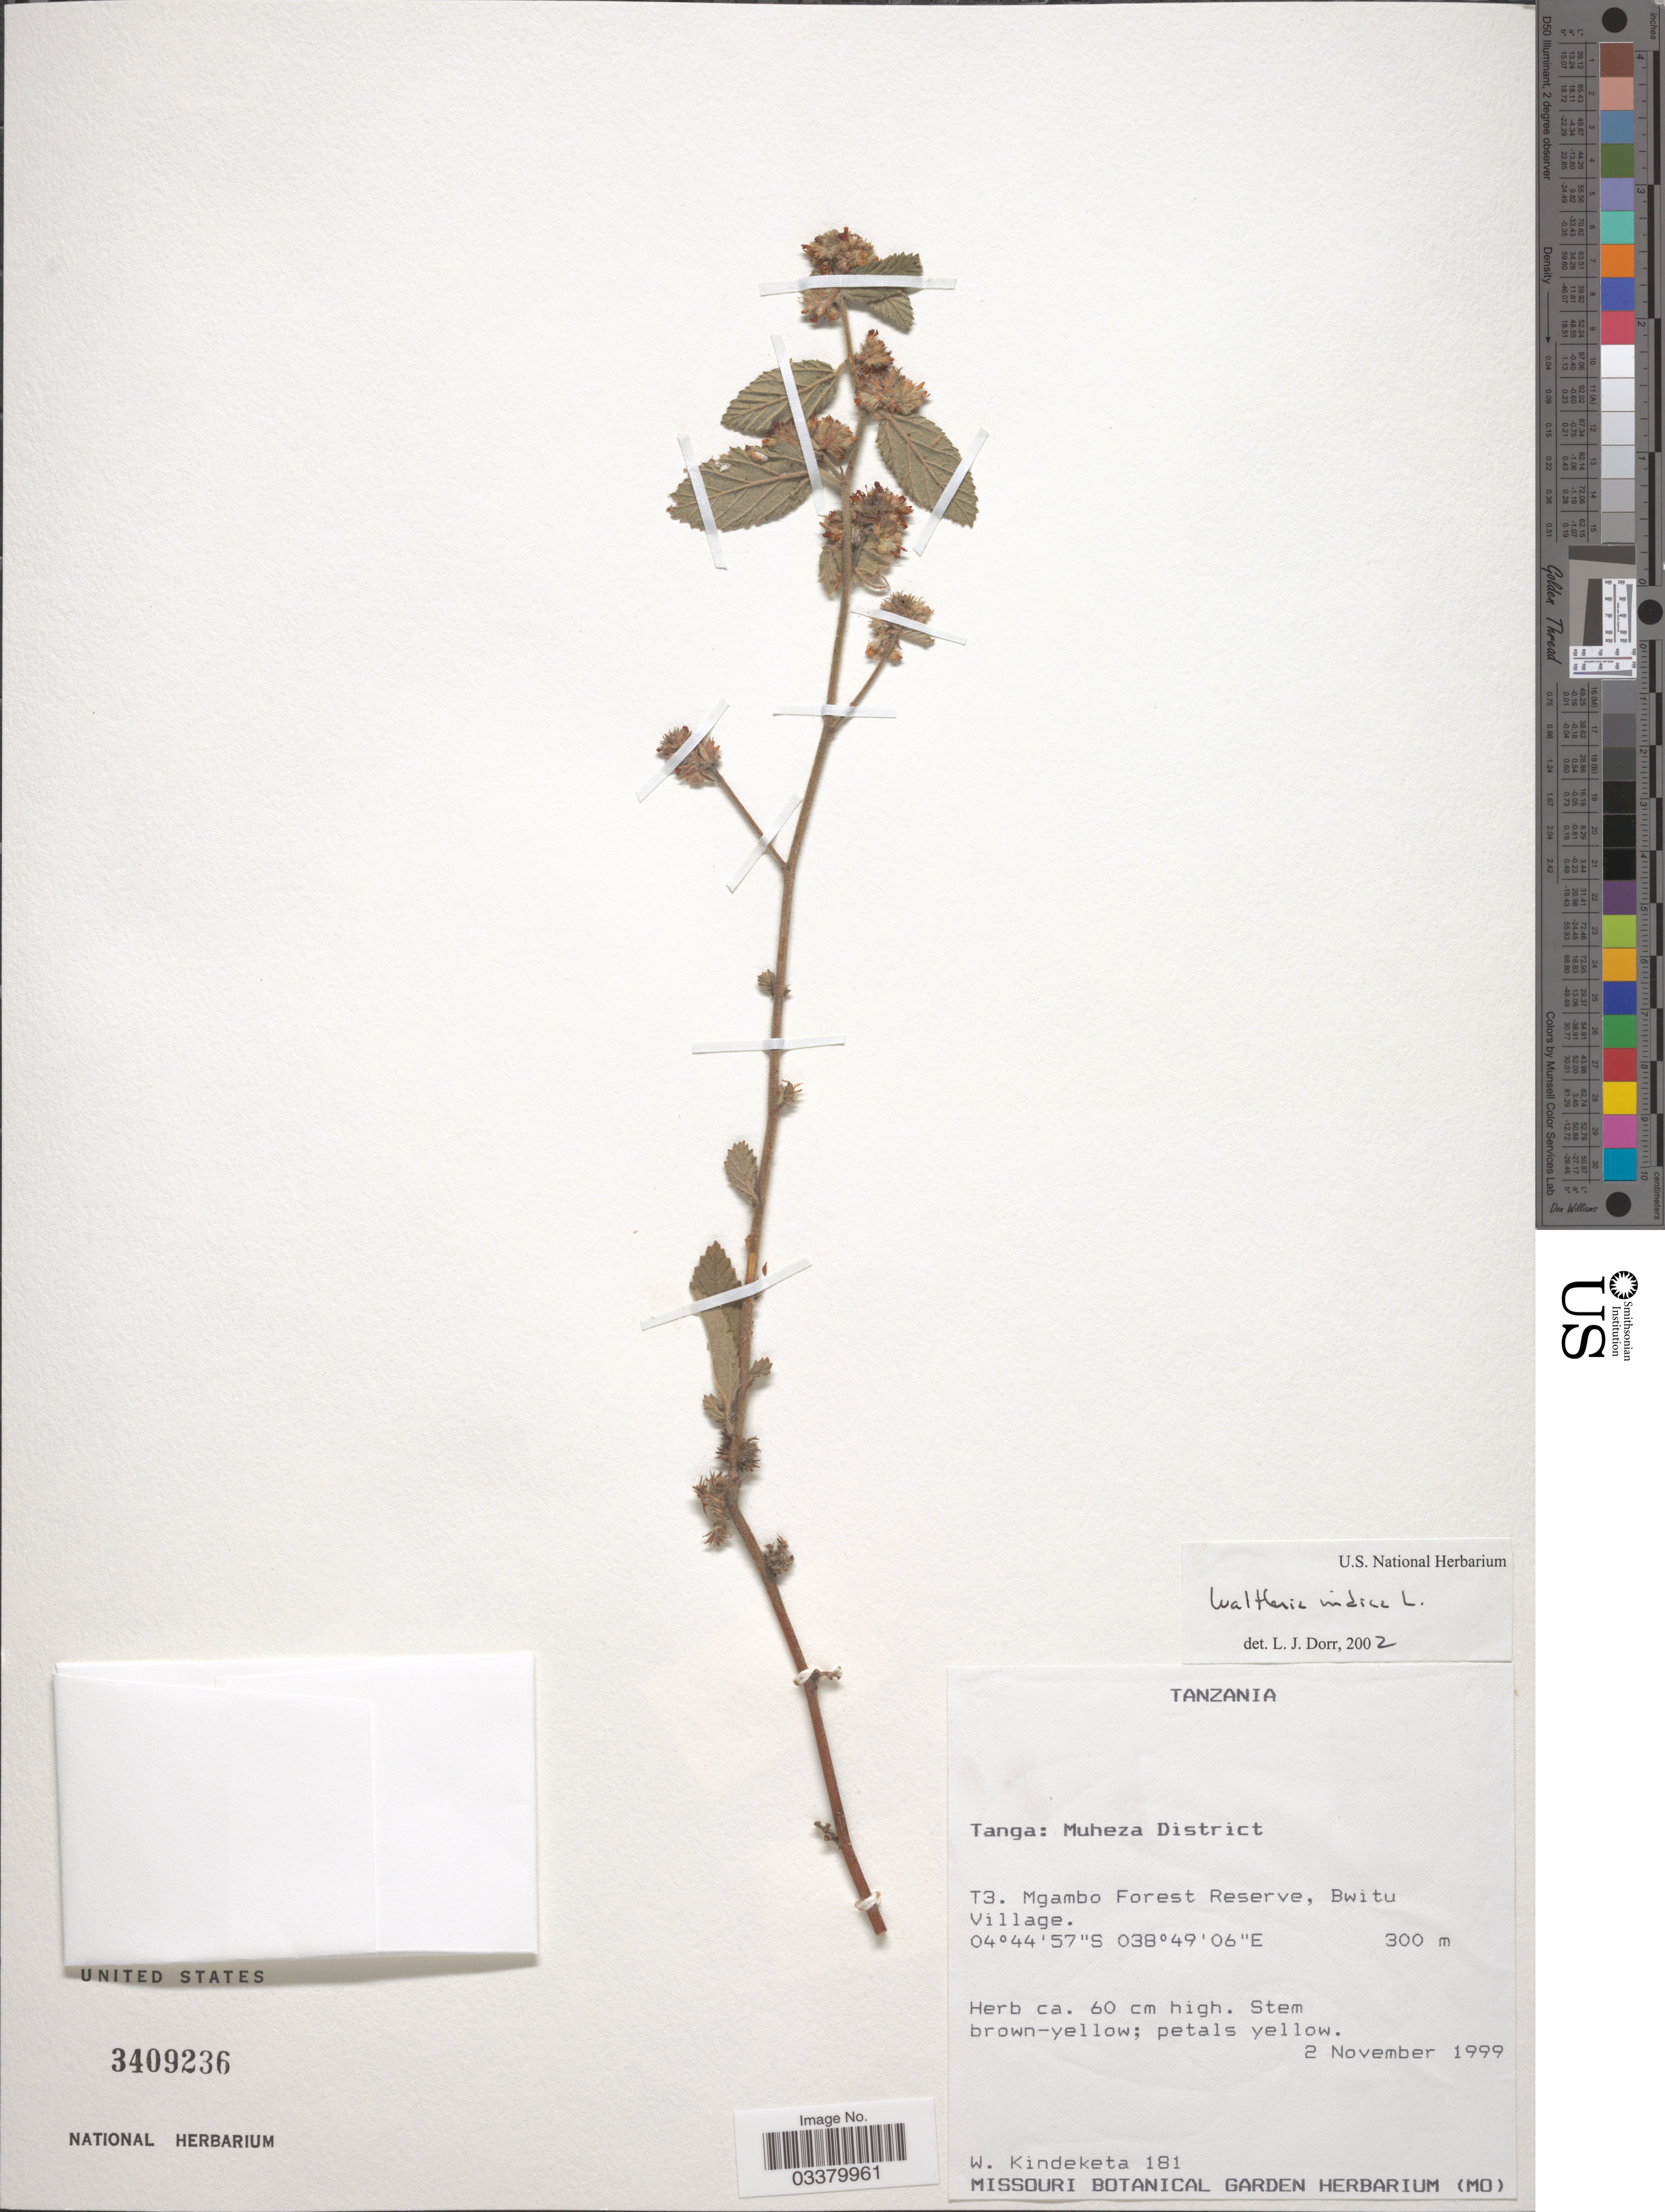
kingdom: Plantae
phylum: Tracheophyta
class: Magnoliopsida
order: Malvales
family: Malvaceae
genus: Waltheria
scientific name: Waltheria indica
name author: L.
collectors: W. Kindeketa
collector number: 181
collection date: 1999-11-02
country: Tanzania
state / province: Tanga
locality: Muheza District. T3. Mgambo Forest Reserve, Bwitu Village.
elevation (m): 300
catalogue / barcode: US 3409236